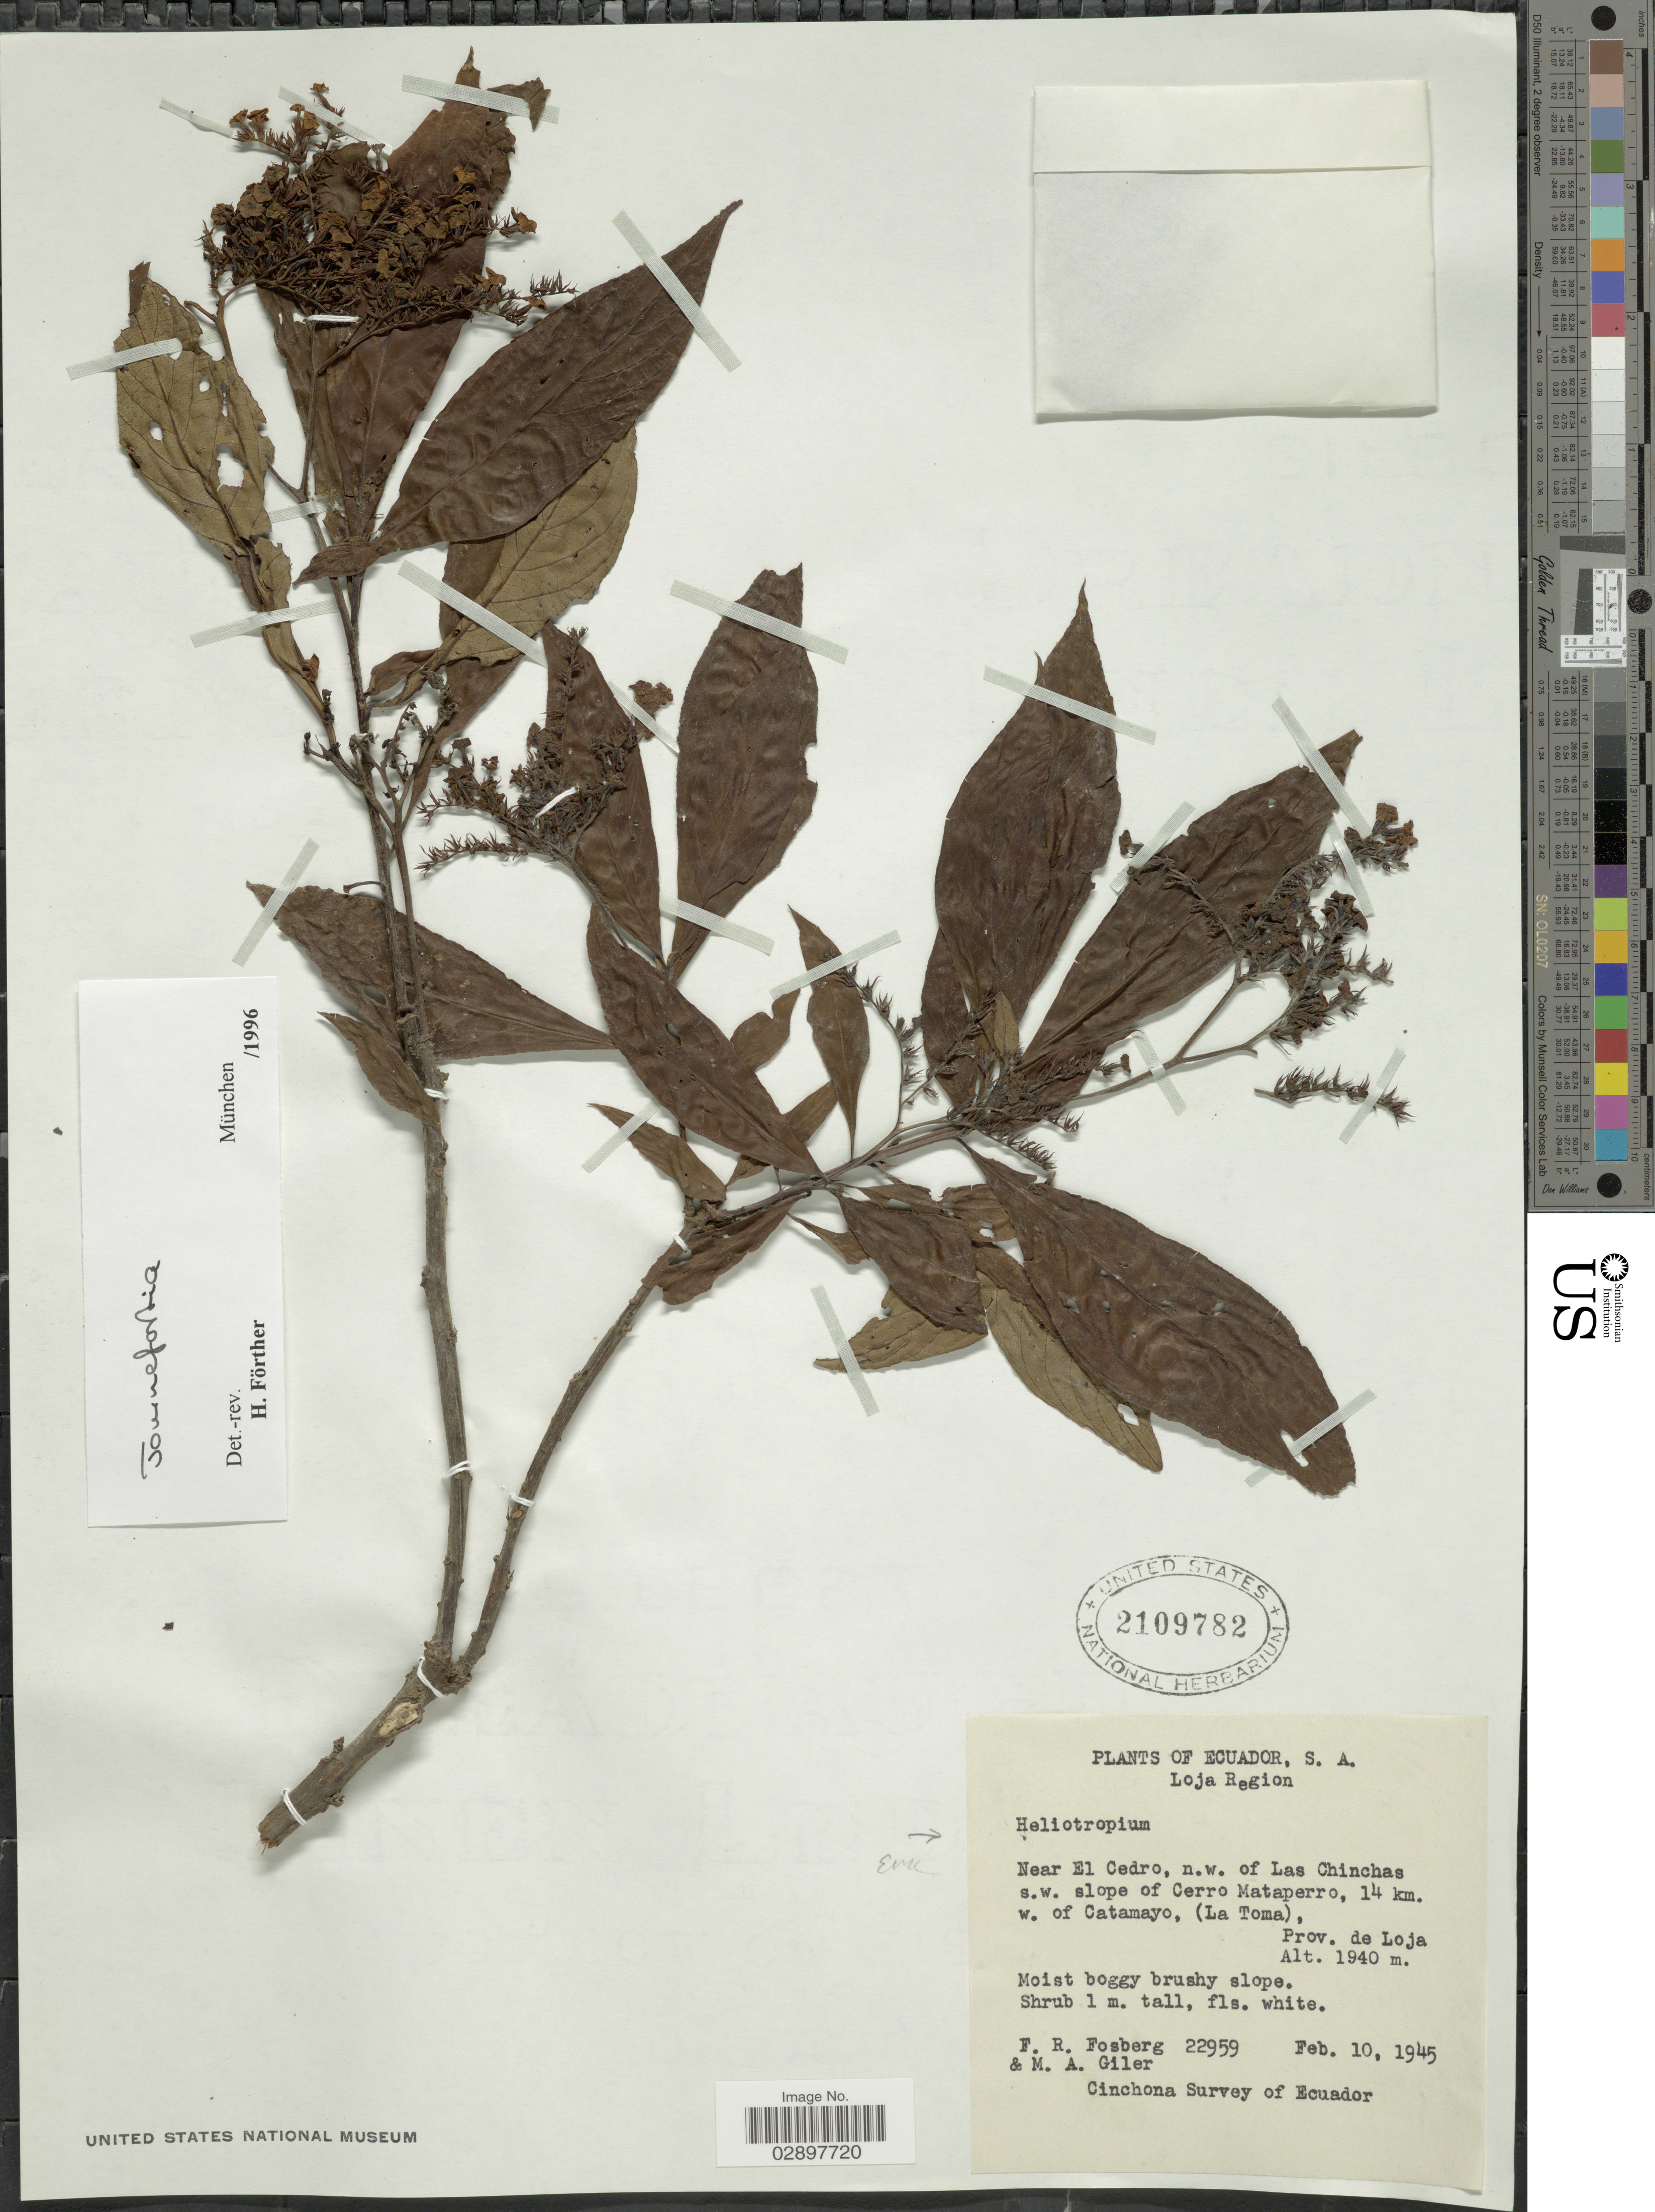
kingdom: Plantae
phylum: Tracheophyta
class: Magnoliopsida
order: Boraginales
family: Heliotropiaceae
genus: Tournefortia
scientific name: Tournefortia sp.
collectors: F. R. Fosberg & M. Giler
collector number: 22959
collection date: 1945-02-10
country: Ecuador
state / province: Loja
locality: Loja Region. Near El Cedro, n.w. of Las Chinchas s.w. slope of Cerro Mataperro, 14 km. w. of Catamayo, (La Toma), Prov. de Loja.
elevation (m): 1940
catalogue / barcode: US 2109782